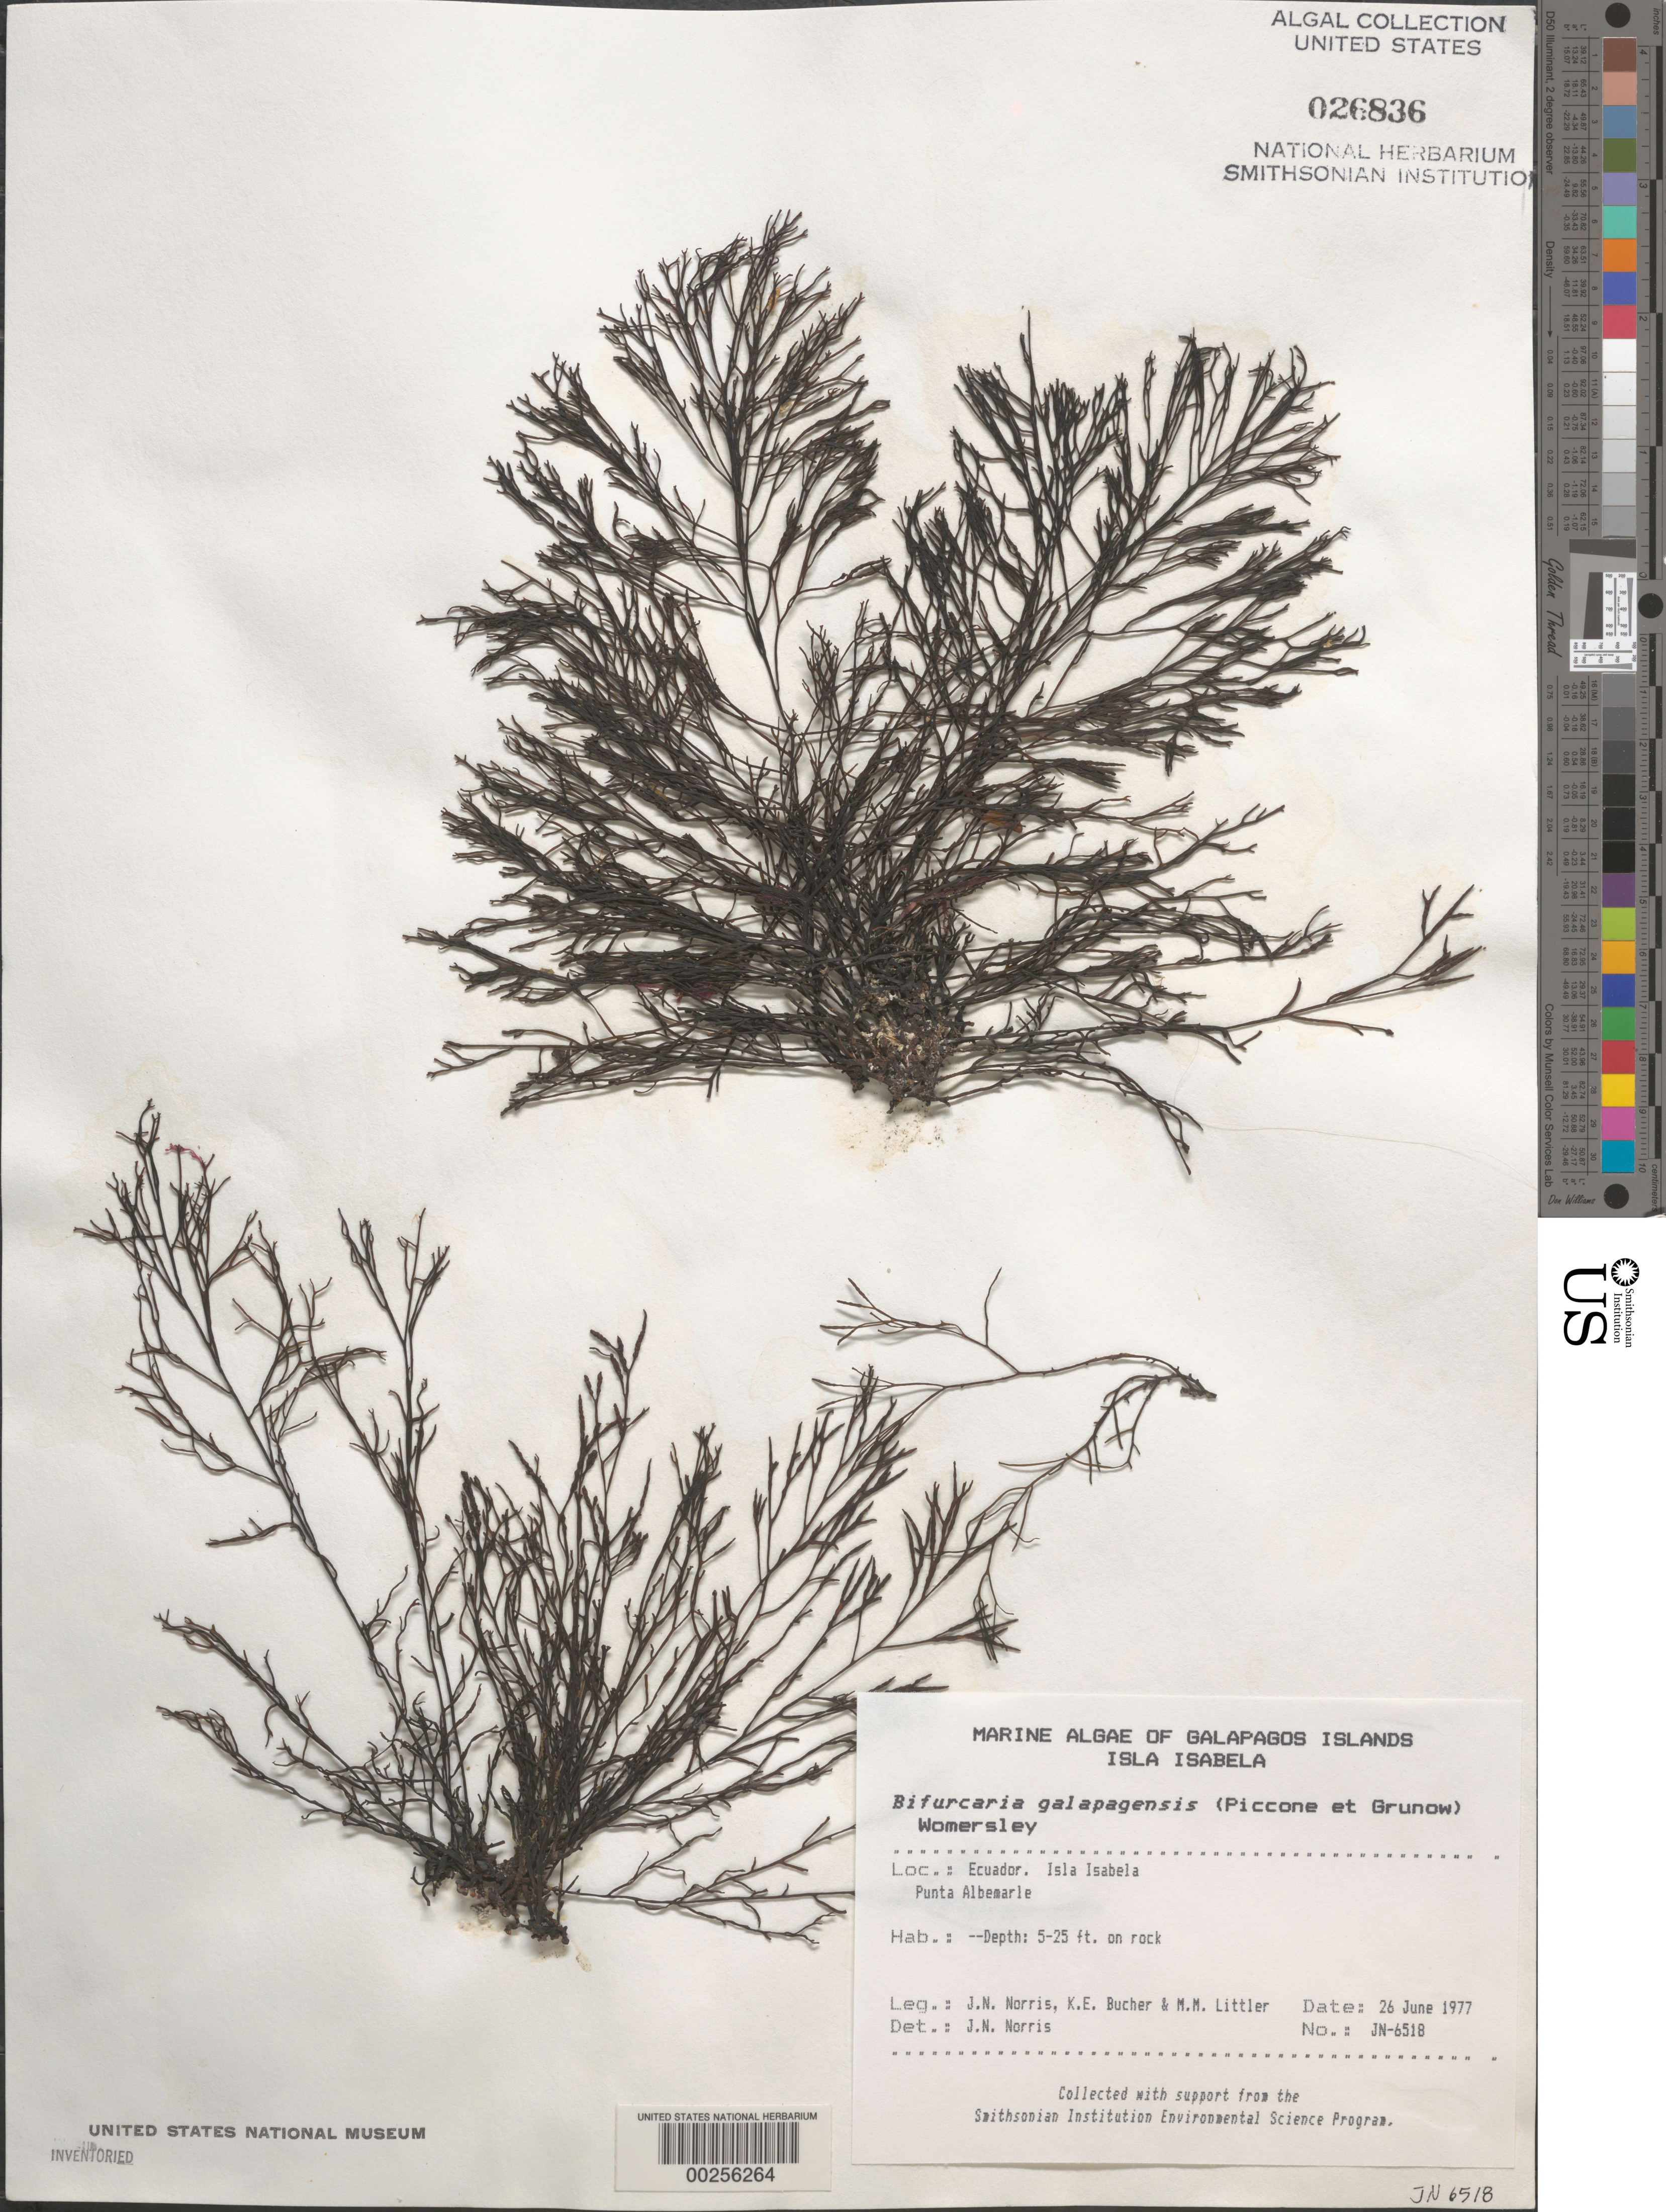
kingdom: Chromista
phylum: Ochrophyta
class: Phaeophyceae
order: Fucales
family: Sargassaceae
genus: Bifurcaria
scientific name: Bifurcaria galapagensis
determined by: Norris, James N.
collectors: J. N. Norris, K. E. Bucher & M. M. Littler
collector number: JN-6518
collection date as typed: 26 Jun 1977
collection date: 1977-06-26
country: Ecuador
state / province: Colón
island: Isabela [Albemarle]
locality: Punta Albemarle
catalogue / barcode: US 26836